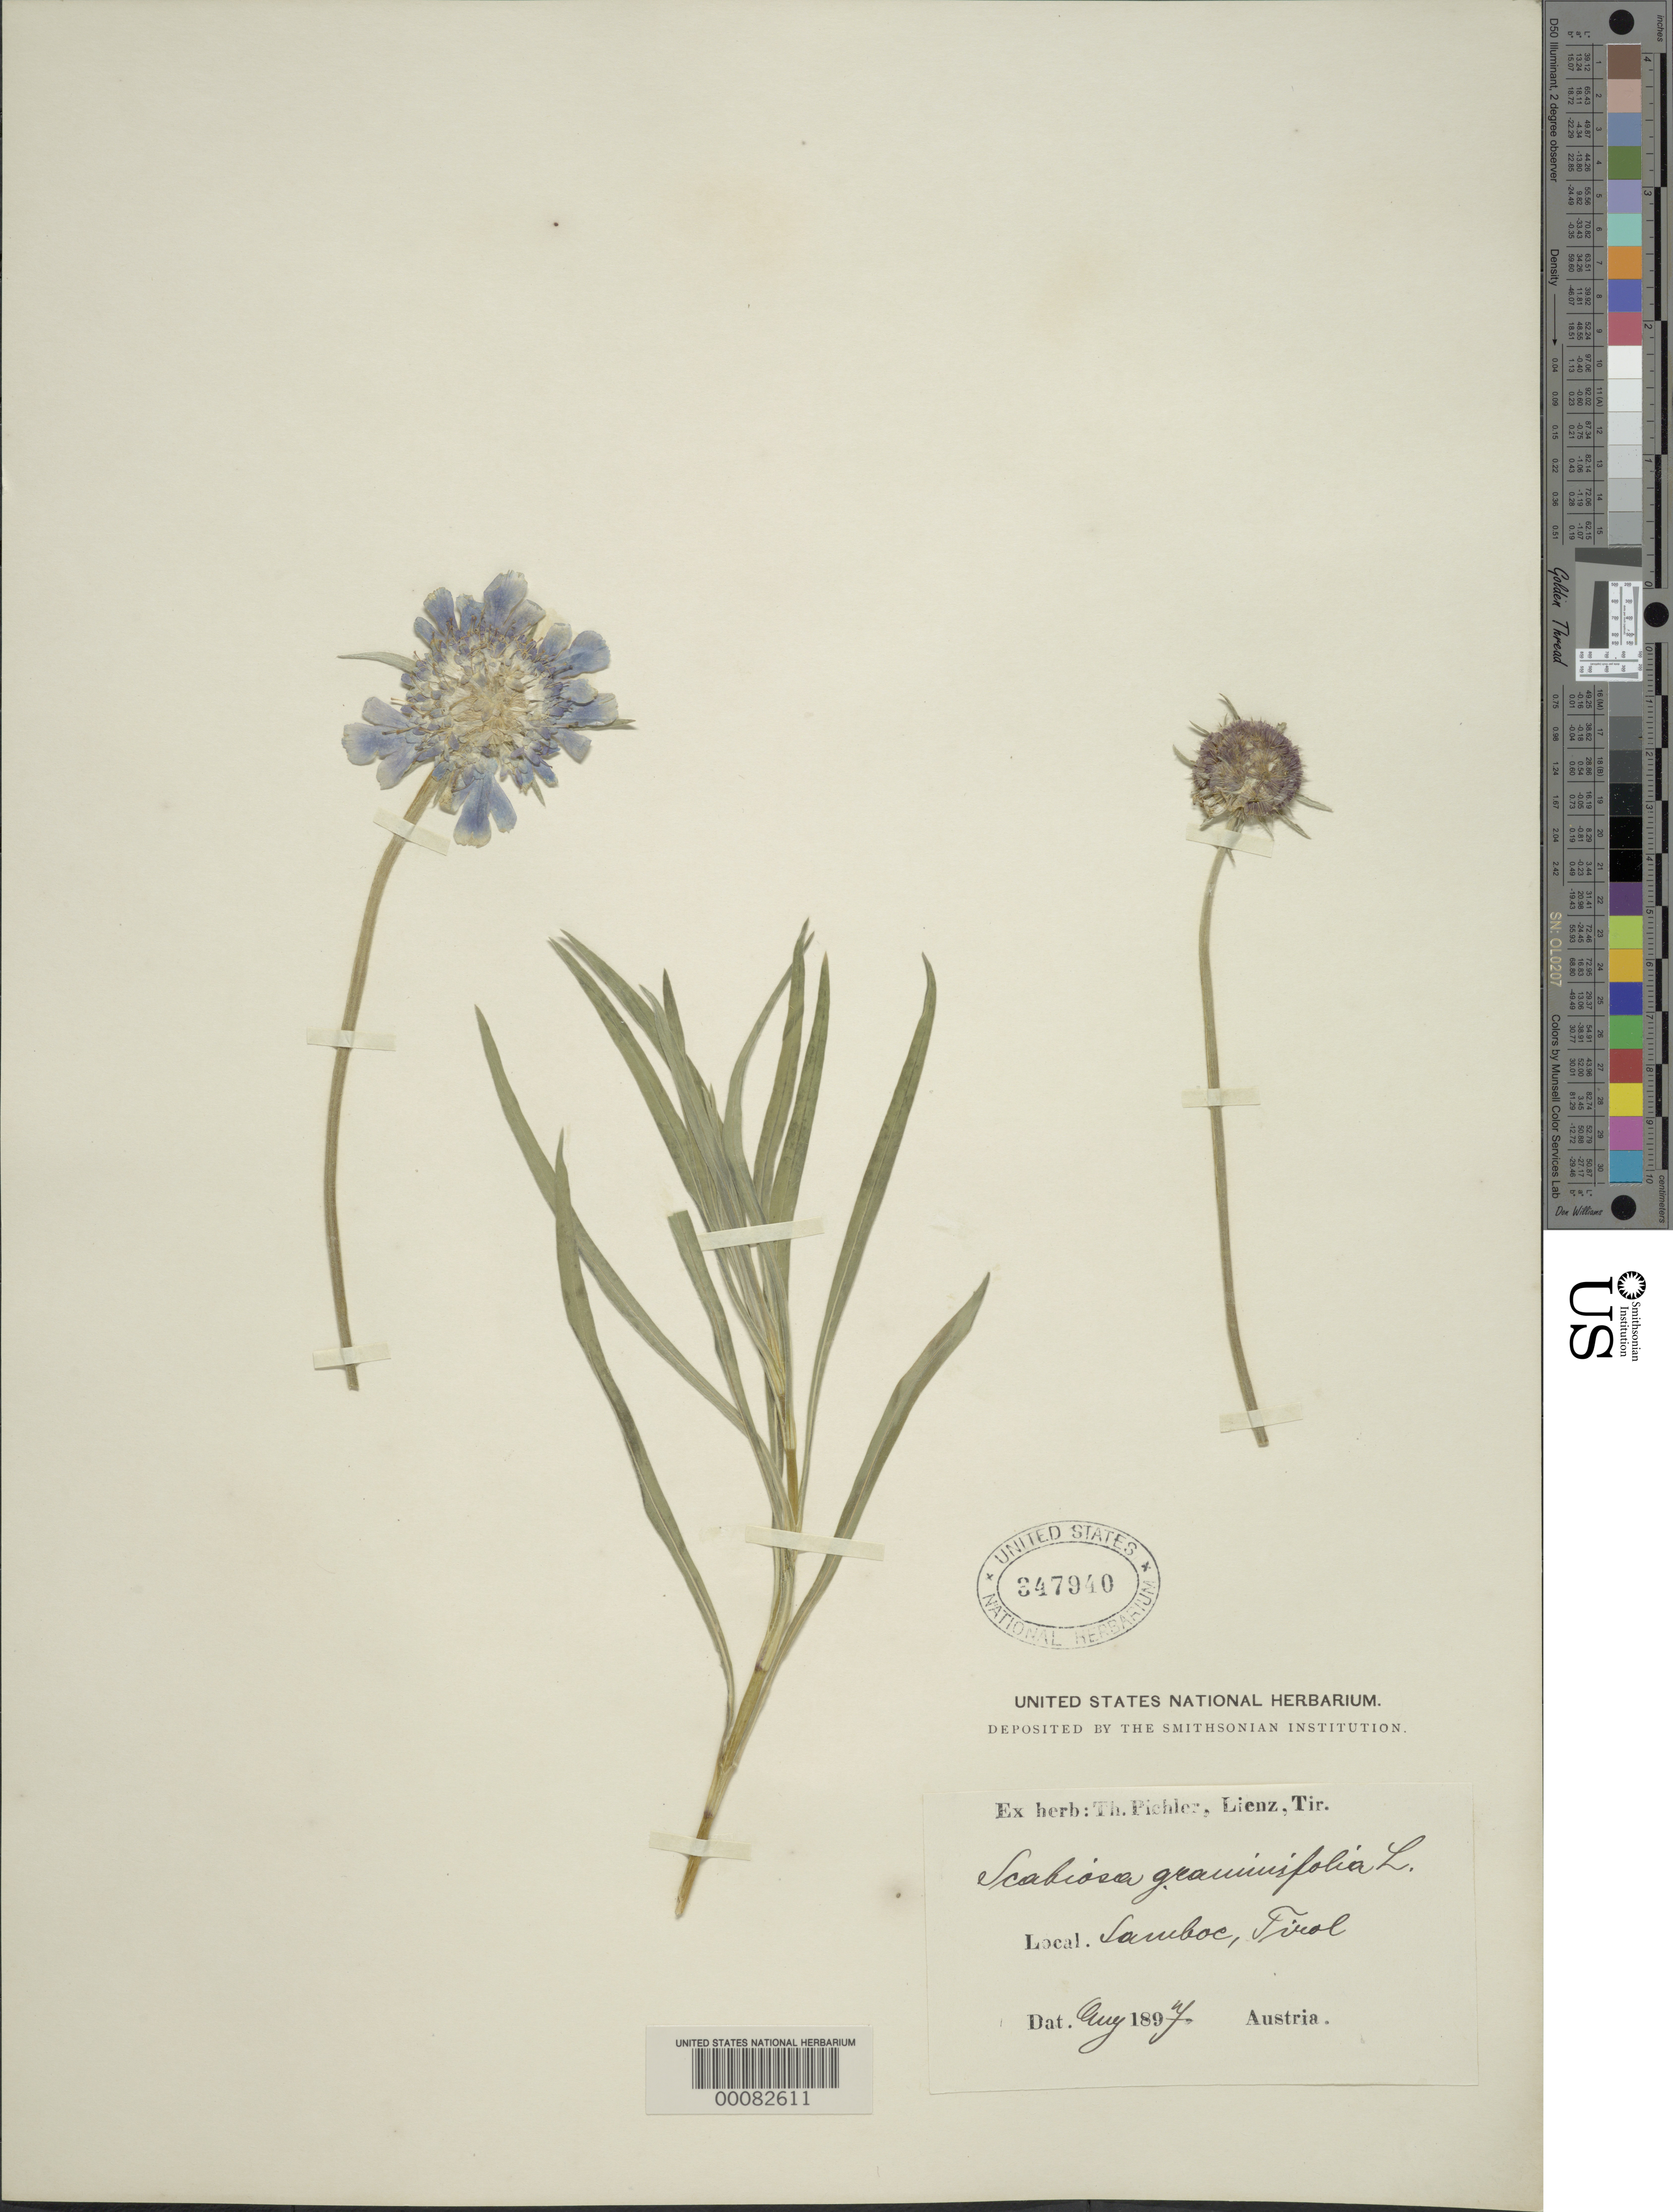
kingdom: Plantae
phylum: Tracheophyta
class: Magnoliopsida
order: Dipsacales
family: Caprifoliaceae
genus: Scabiosa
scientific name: Scabiosa graminifolia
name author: L.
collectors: T. Pichler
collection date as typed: Aug 1897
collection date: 1897-08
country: Austria / Italy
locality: Samboc, Tirol [interpreted]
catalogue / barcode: US 347940